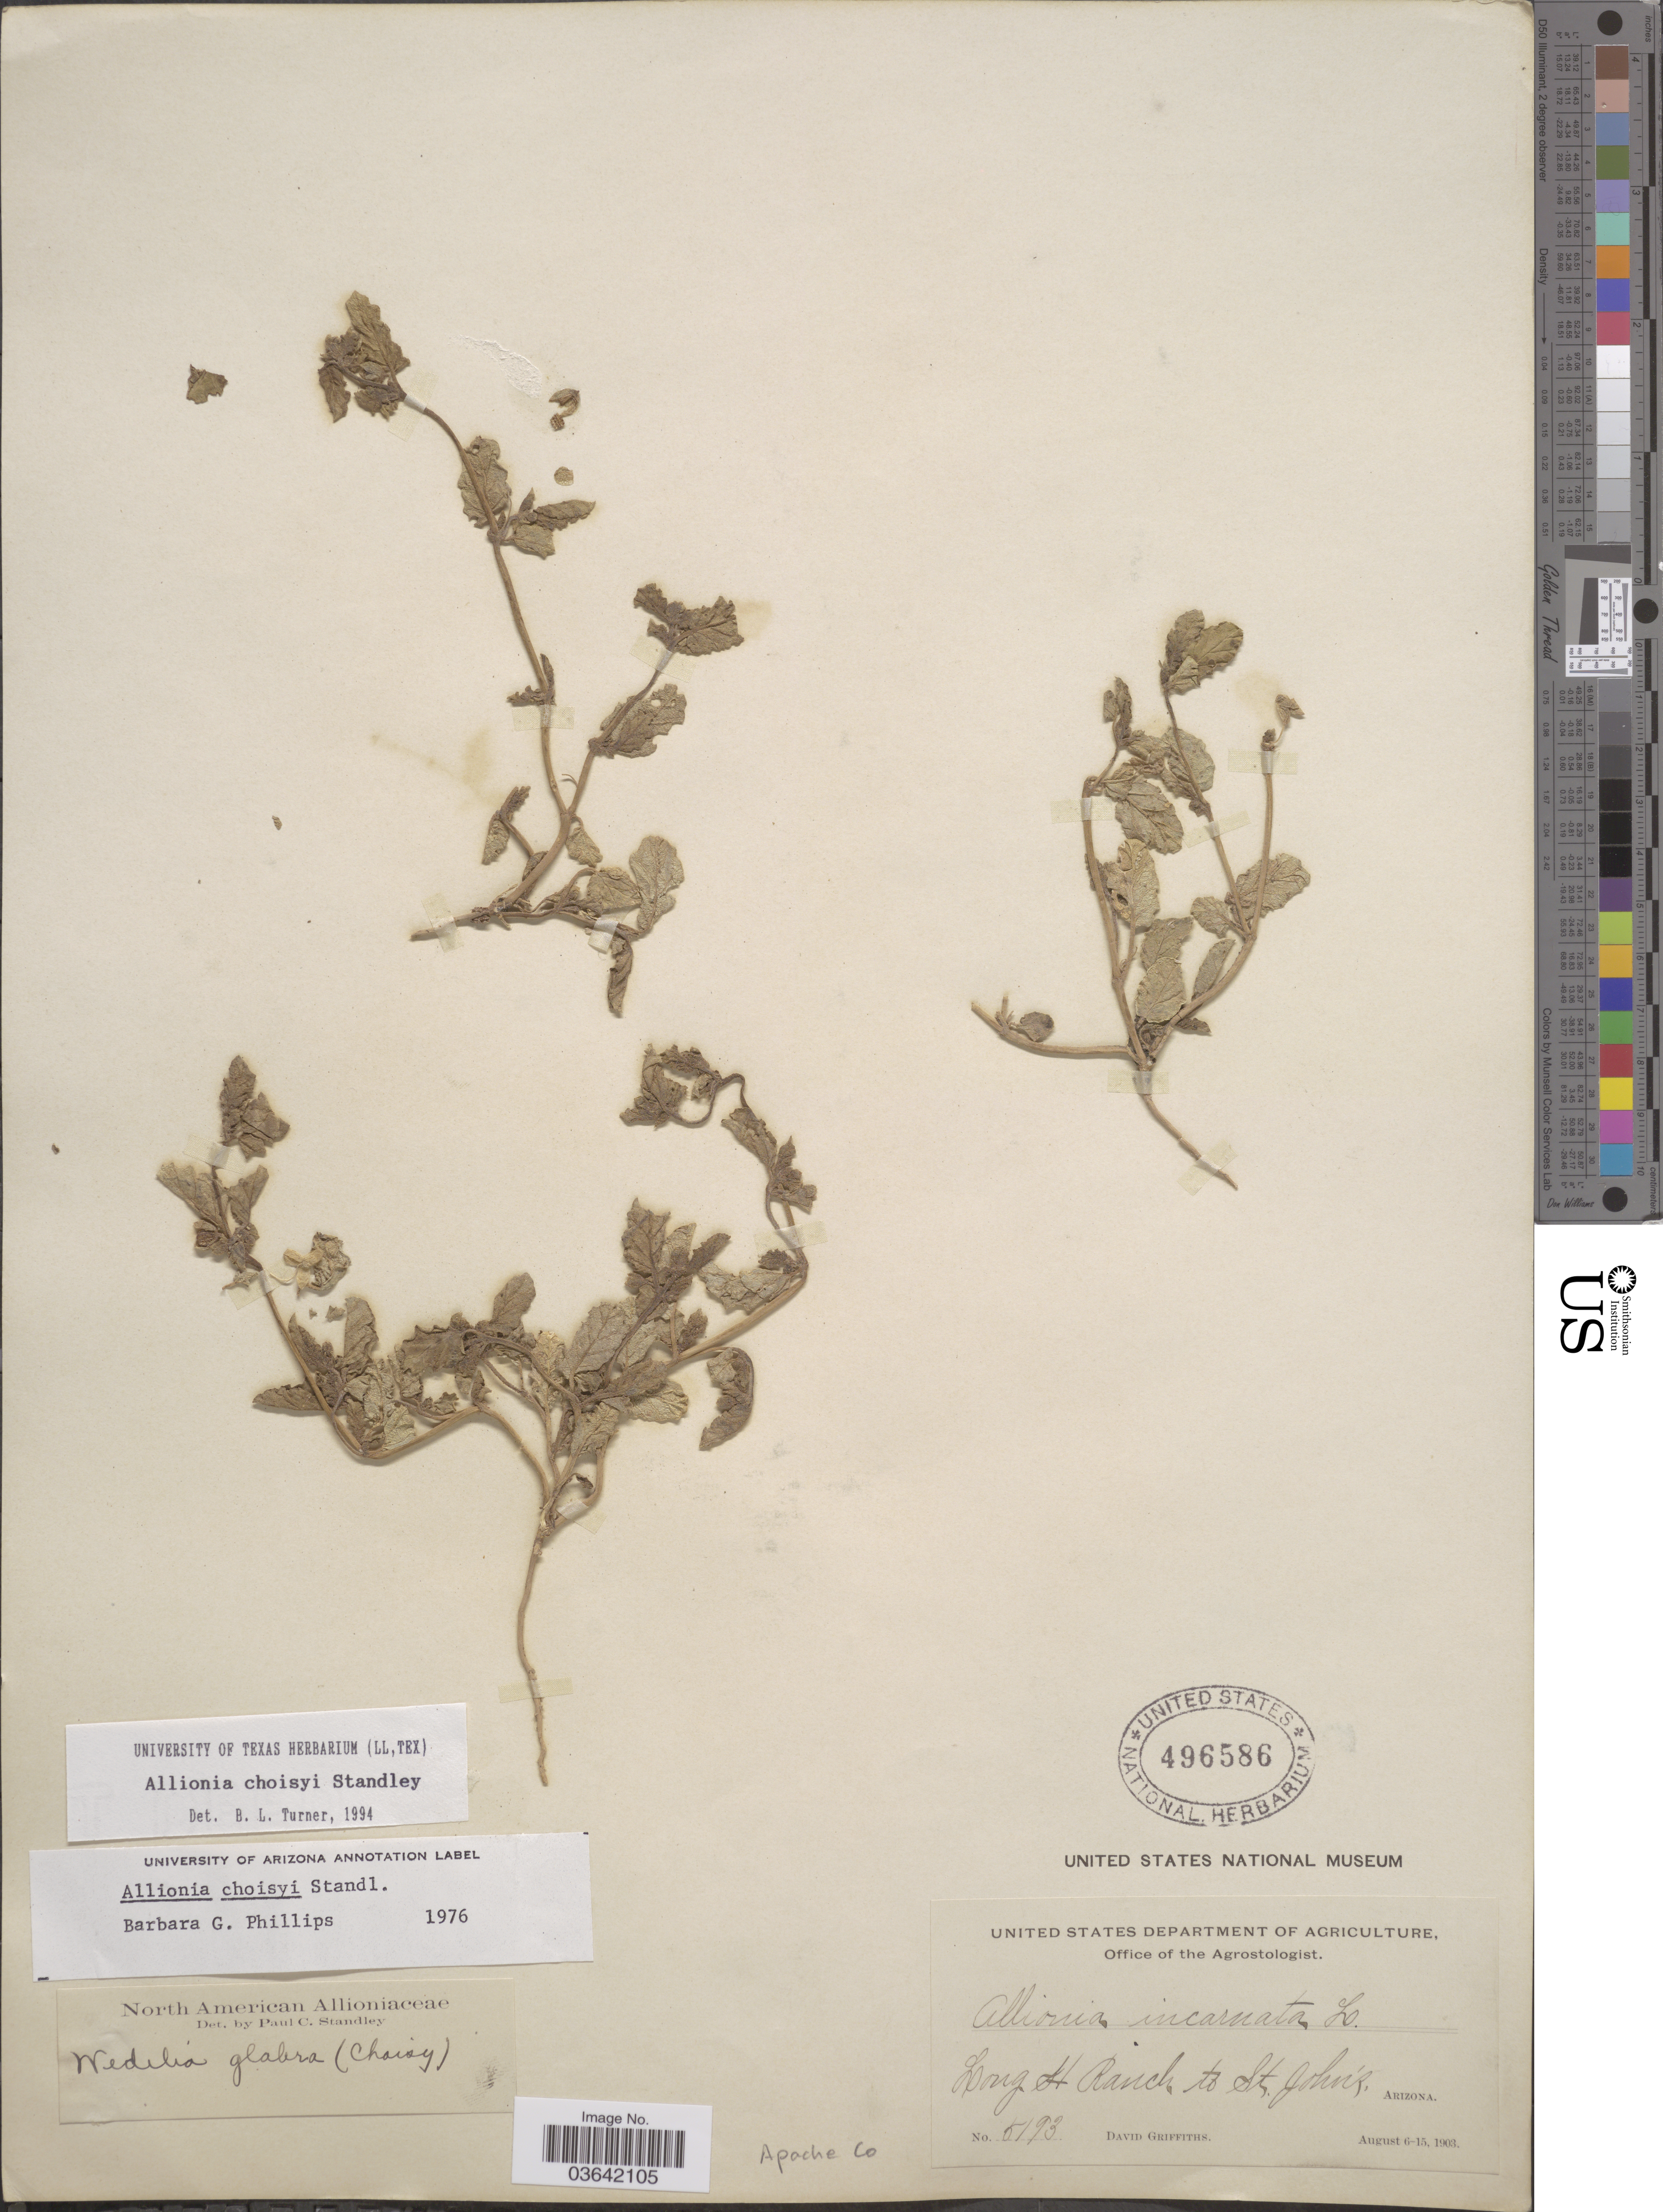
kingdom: Plantae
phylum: Tracheophyta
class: Magnoliopsida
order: Caryophyllales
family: Nyctaginaceae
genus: Allionia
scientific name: Allionia choisyi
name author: Standl.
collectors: D. Griffiths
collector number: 5193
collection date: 1903-08-06/1903-08-15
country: United States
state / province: Arizona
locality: Apache Co. Long St. Ranch to St. John's.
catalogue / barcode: US 496586